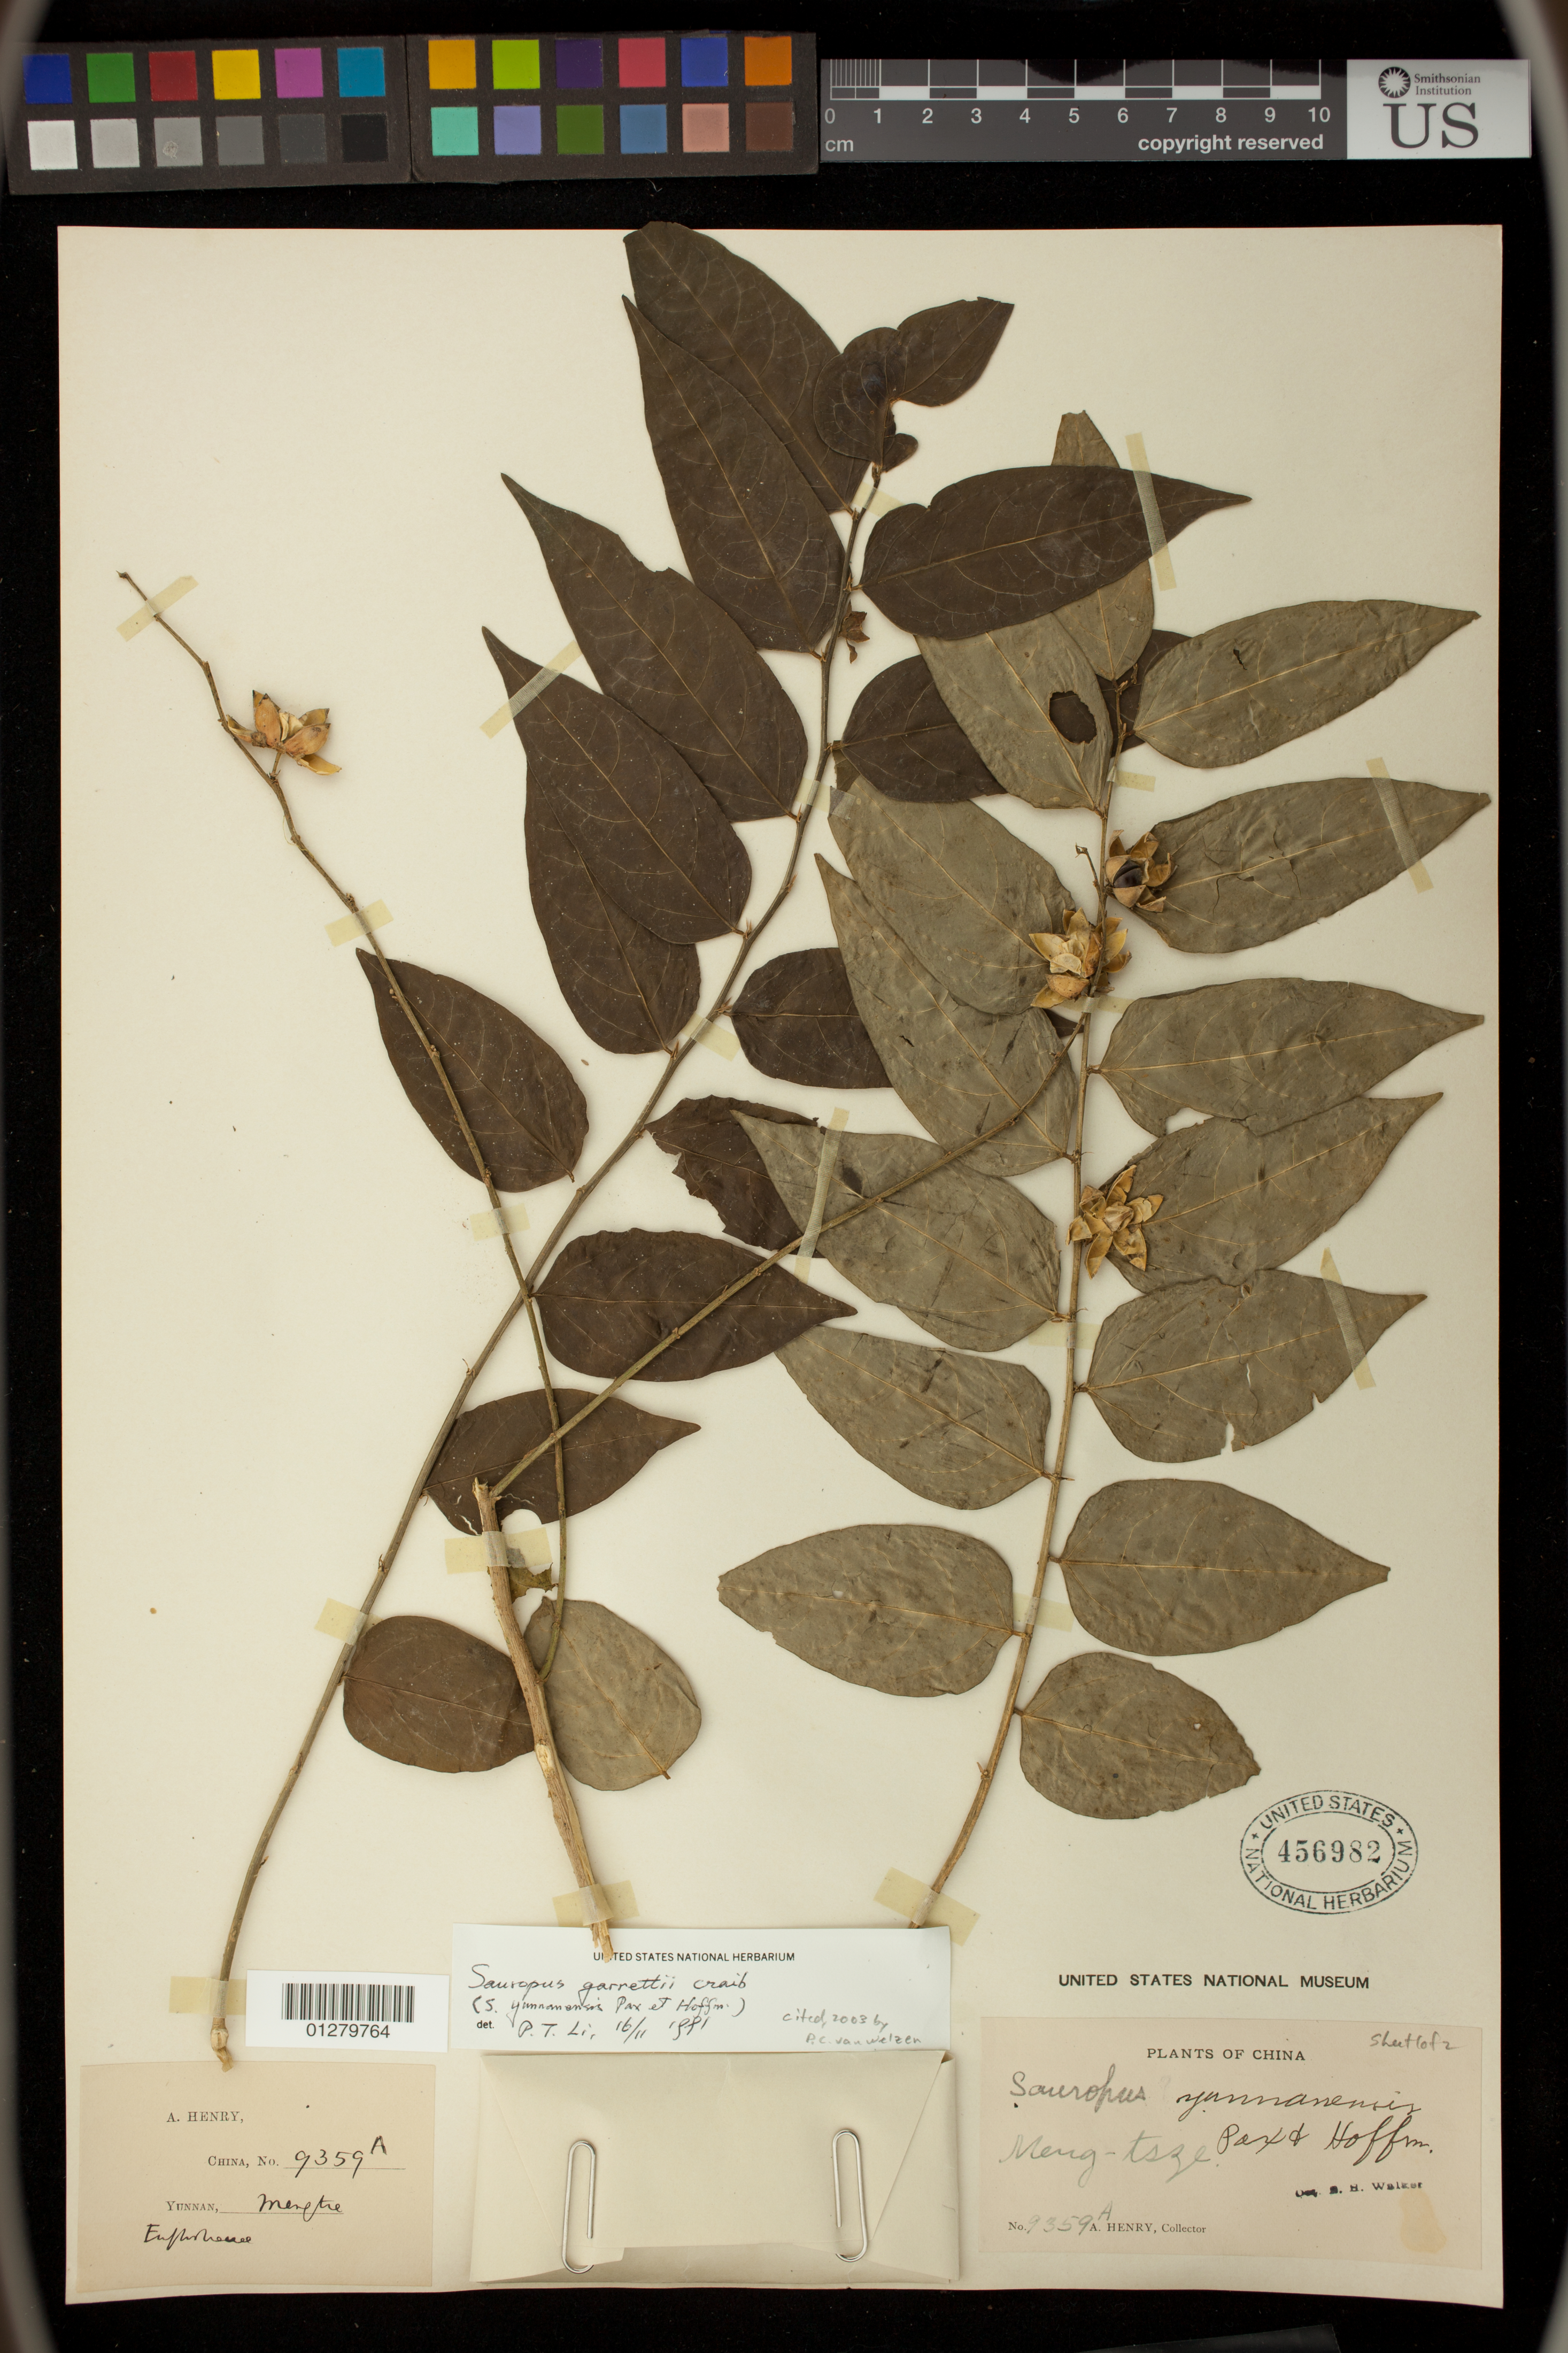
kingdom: Plantae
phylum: Tracheophyta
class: Magnoliopsida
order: Malpighiales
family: Phyllanthaceae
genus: Sauropus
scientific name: Sauropus garrettii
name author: Craib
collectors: A. Henry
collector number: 9359 A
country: China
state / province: Yunnan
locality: Meng-tsze.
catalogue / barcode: US 456982